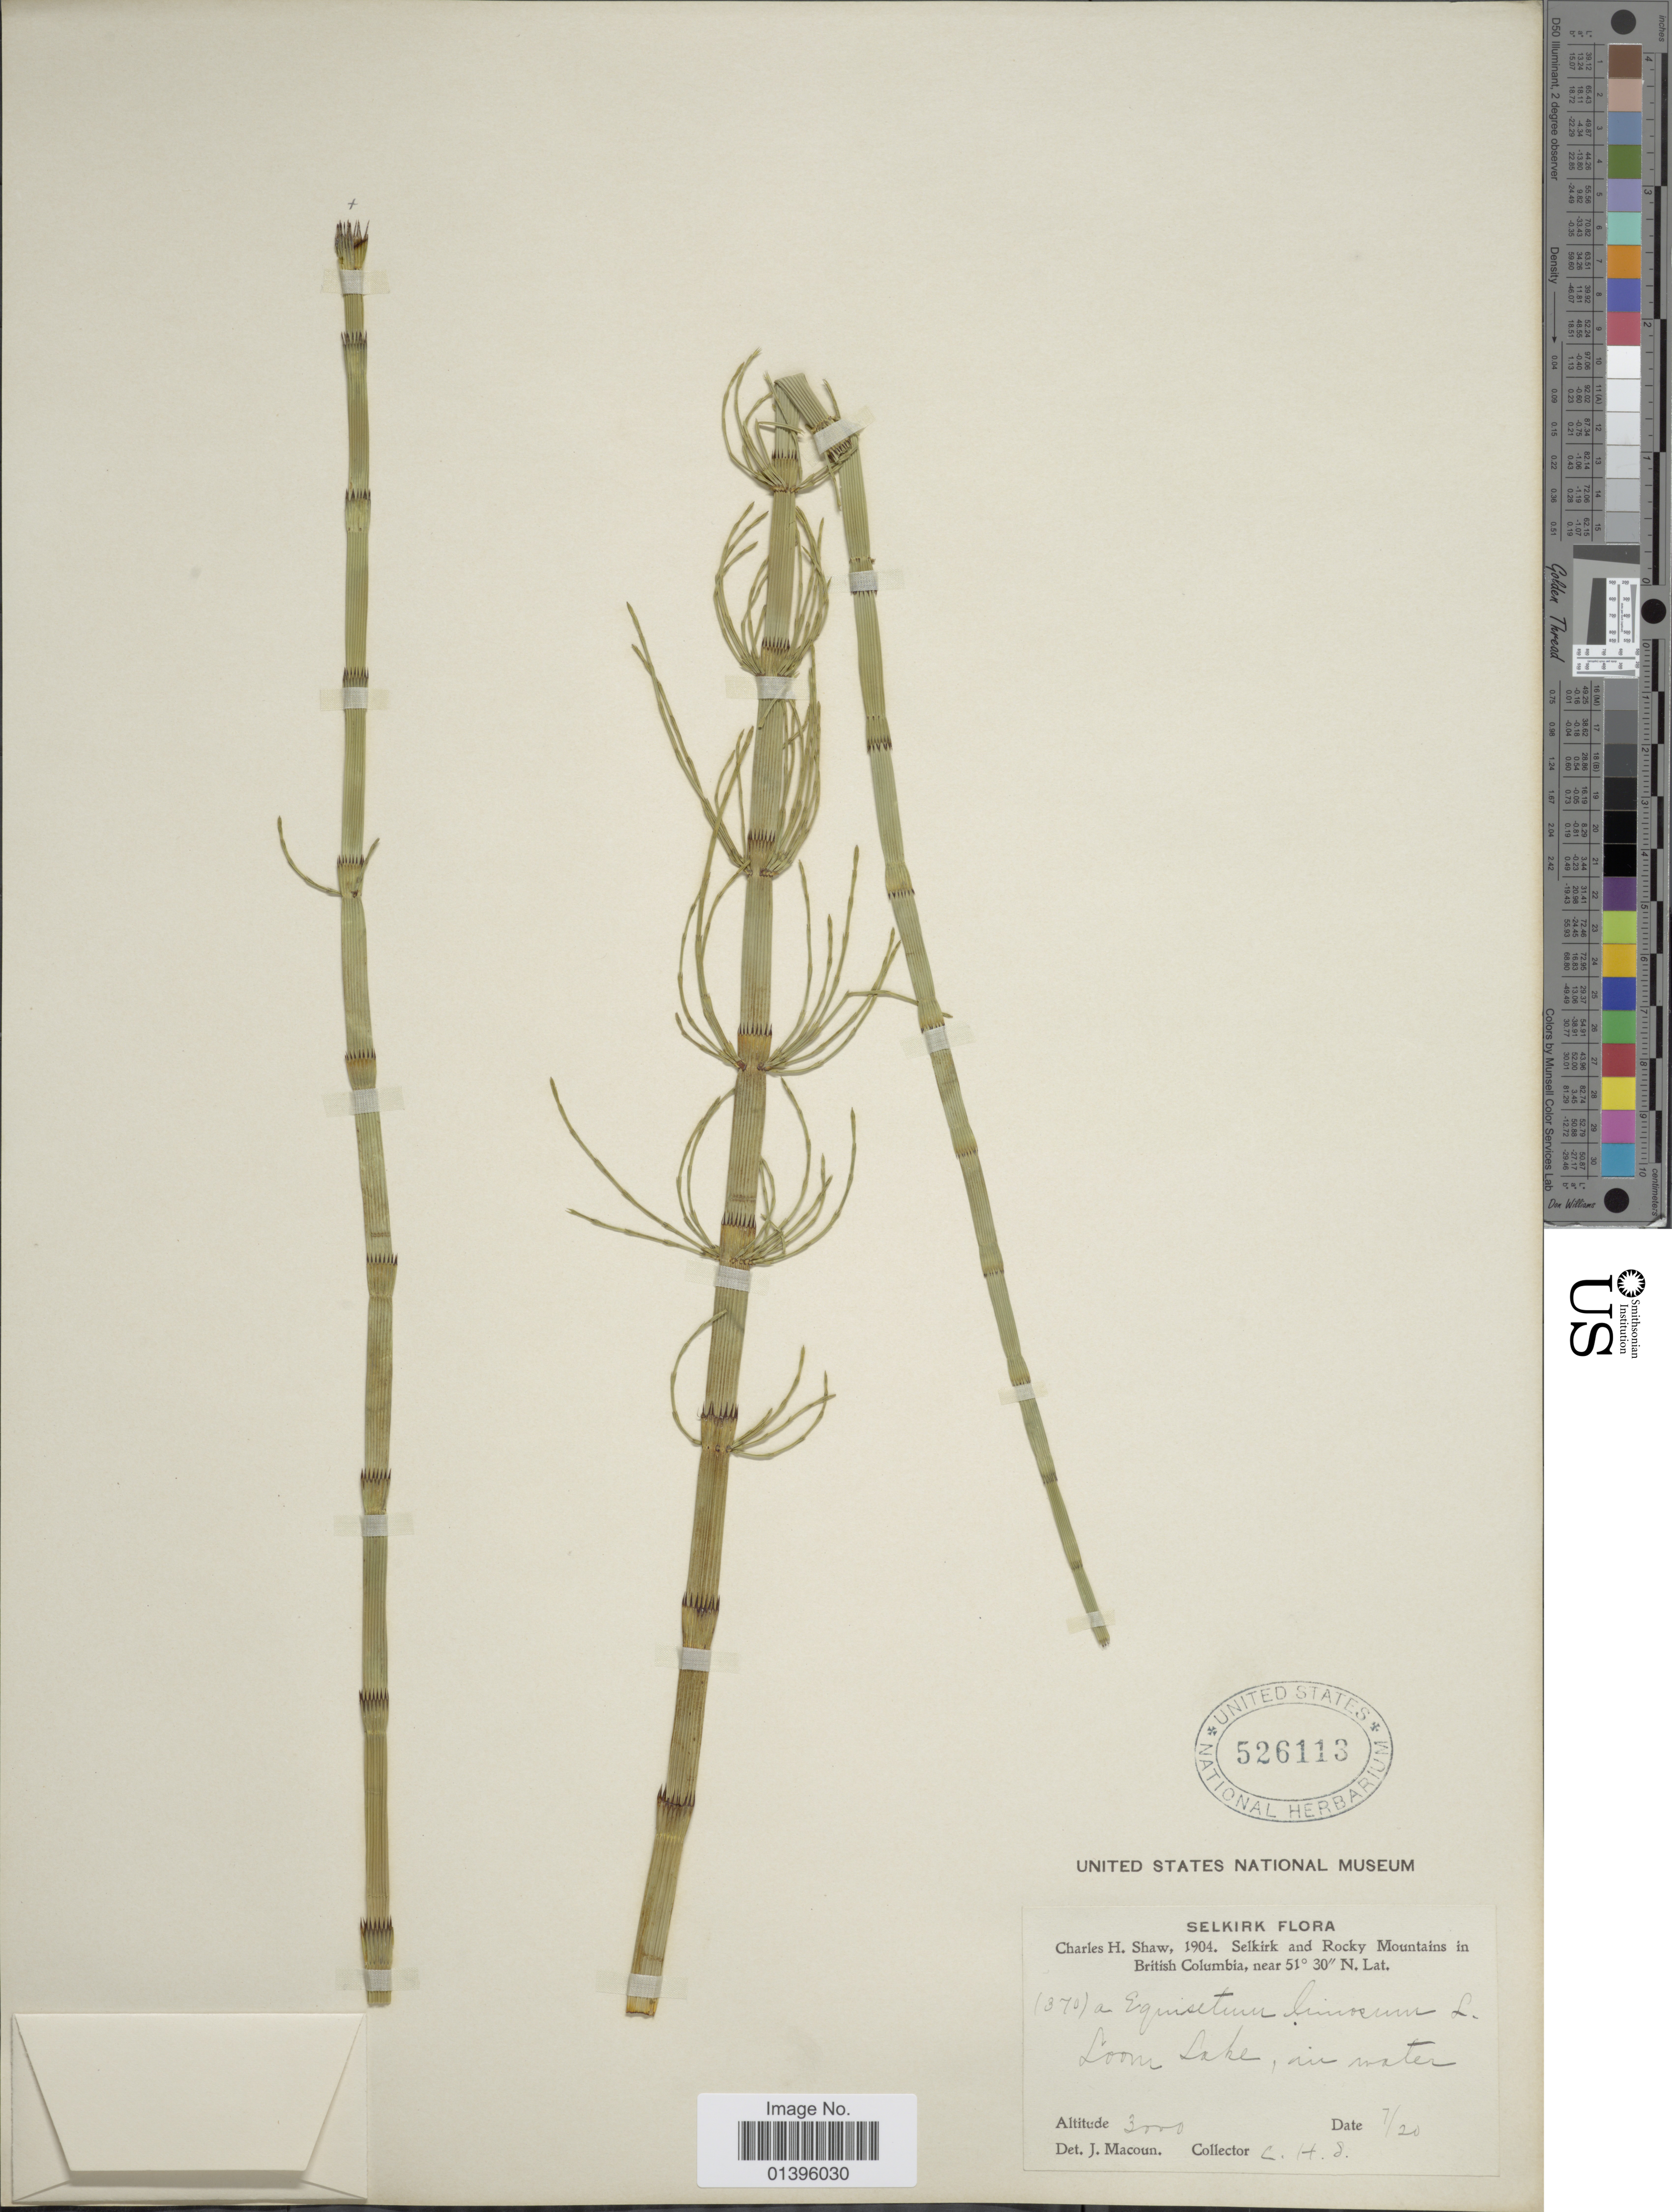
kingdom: Plantae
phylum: Tracheophyta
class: Polypodiopsida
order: Equisetales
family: Equisetaceae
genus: Equisetum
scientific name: Equisetum fluviatile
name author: L.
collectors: C. H. Shaw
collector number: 1370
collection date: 1904-07-20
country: Canada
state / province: British Columbia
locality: Selkirk and Rocky Mountains, Loom Lake, in water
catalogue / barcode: US 526113